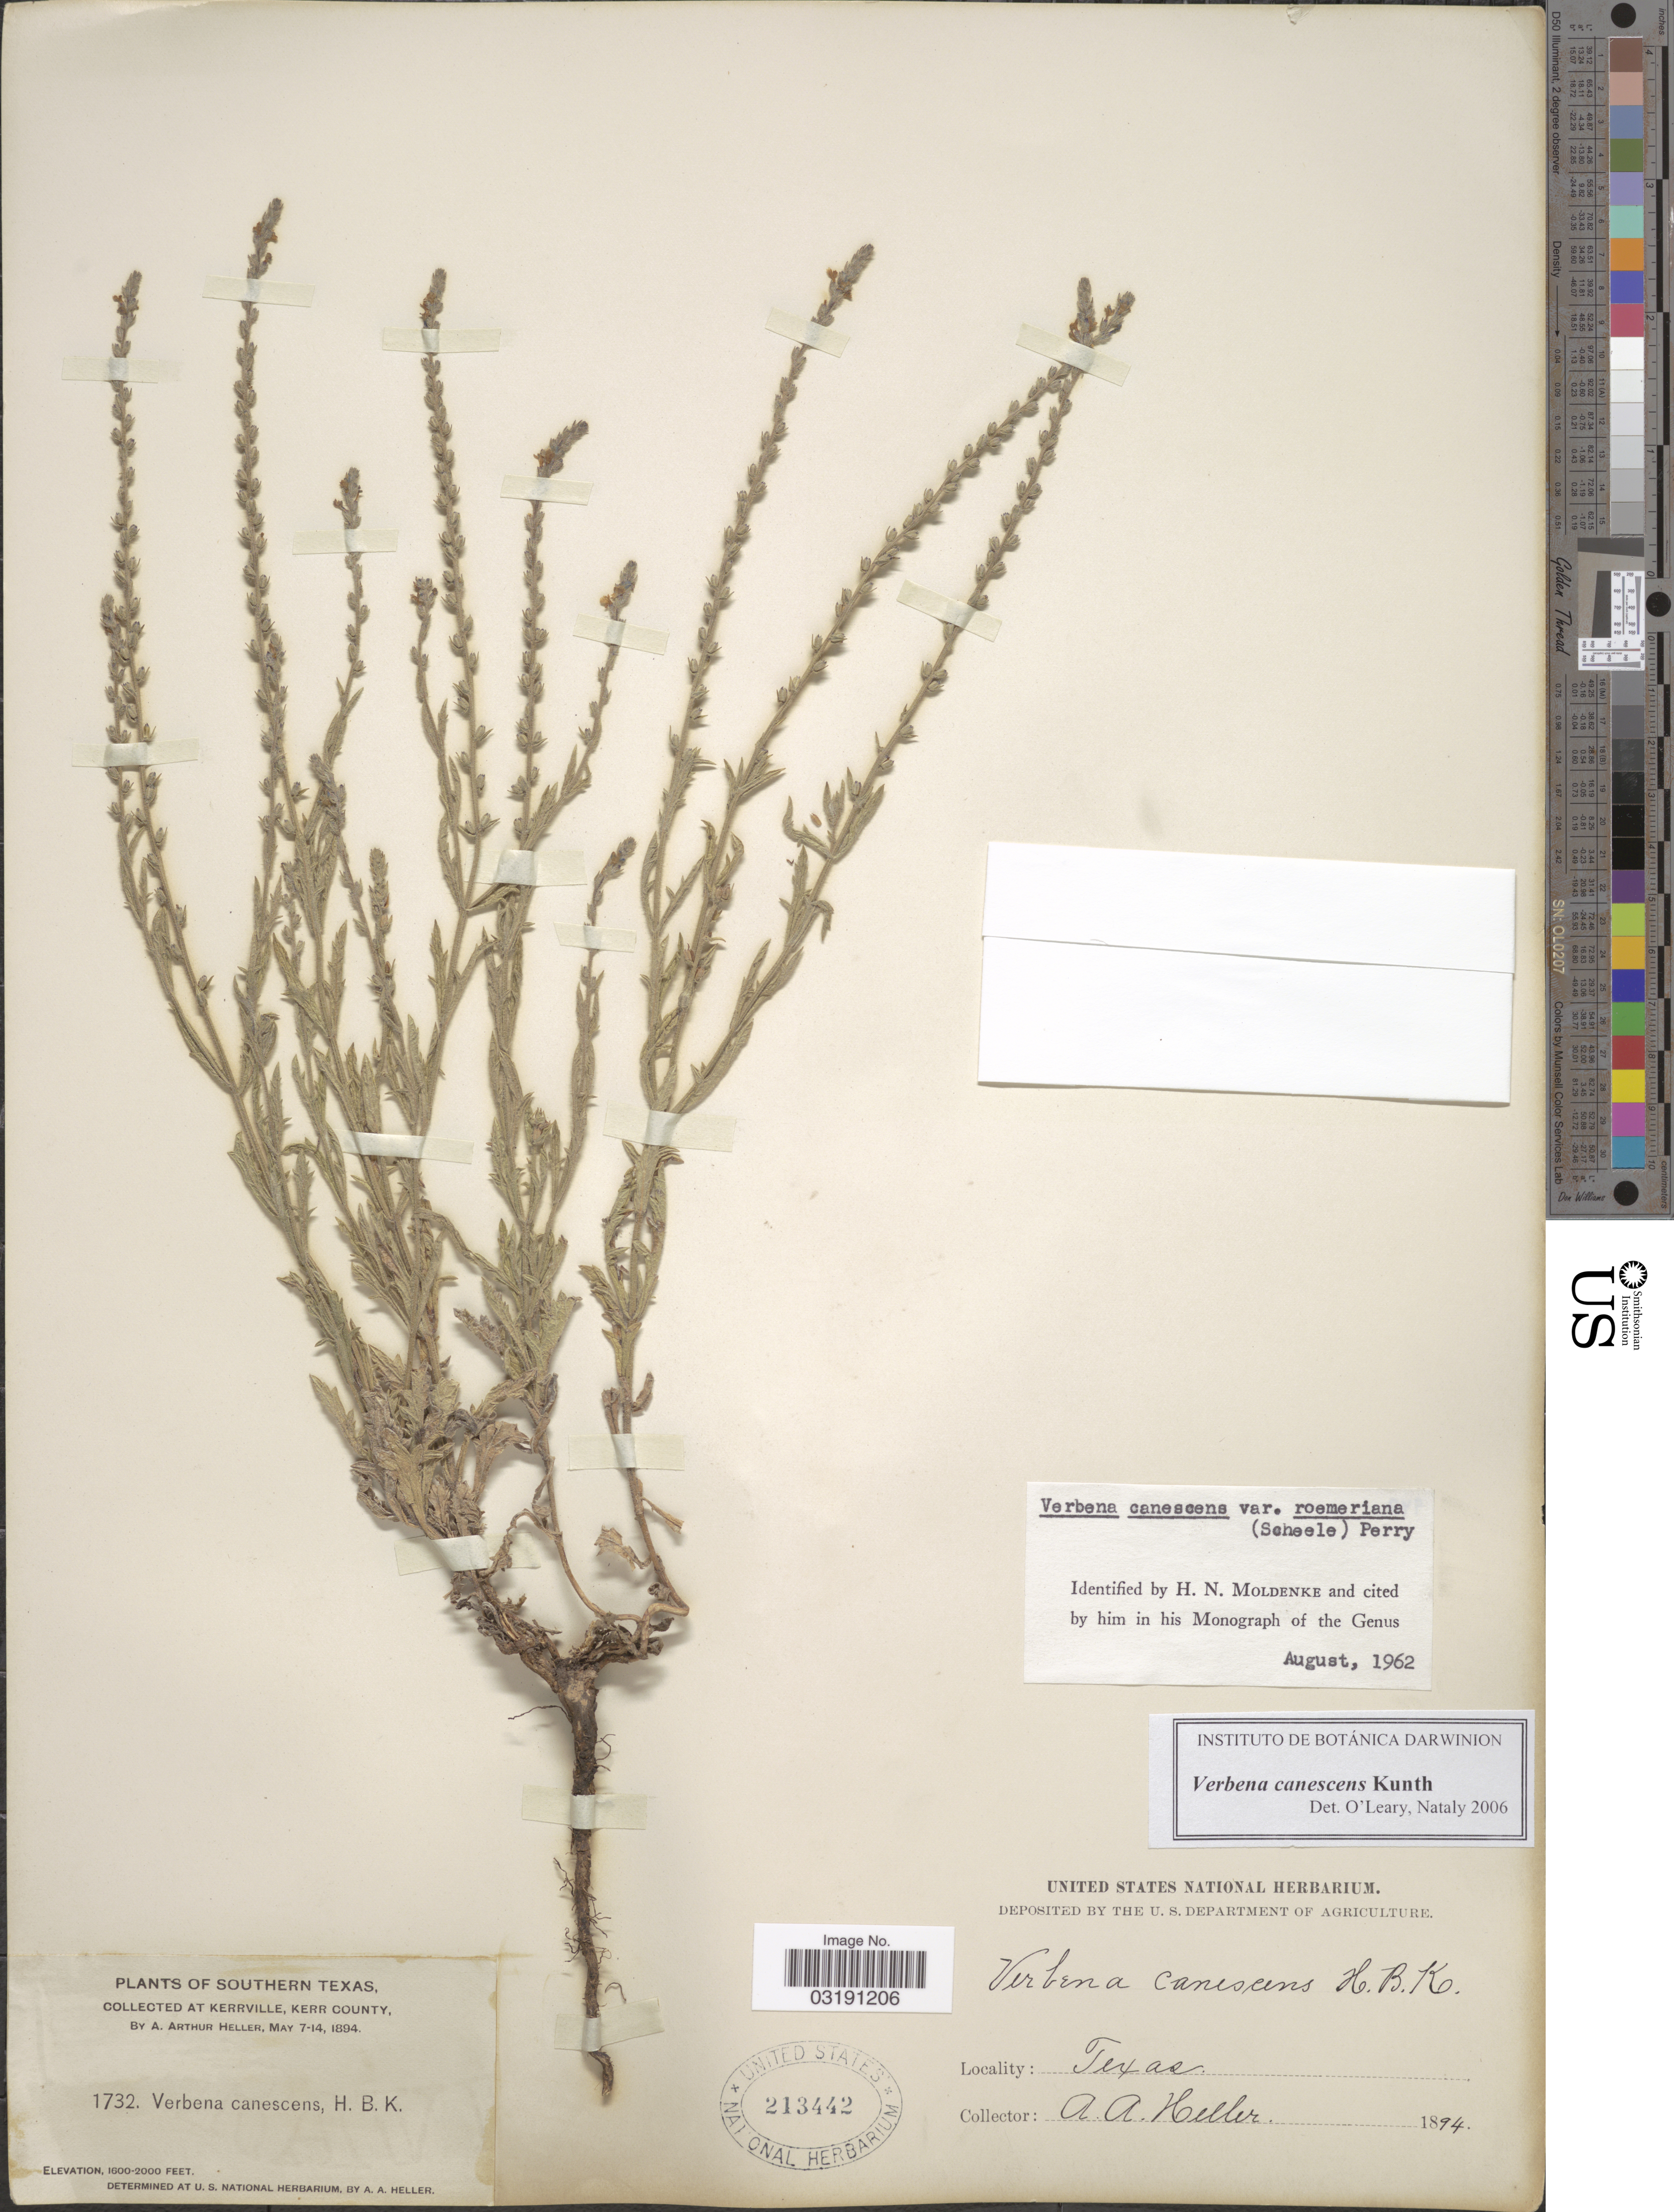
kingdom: Plantae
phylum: Tracheophyta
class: Magnoliopsida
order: Lamiales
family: Verbenaceae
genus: Verbena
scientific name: Verbena canescens var. roemeriana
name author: (Scheele) L.M. Perry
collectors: A. A. Heller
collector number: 1732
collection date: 1894-05-07/1894-05-14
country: United States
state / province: Texas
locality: Southern Texas. Kerrville, Kerr County.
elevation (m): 488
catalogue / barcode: US 213442